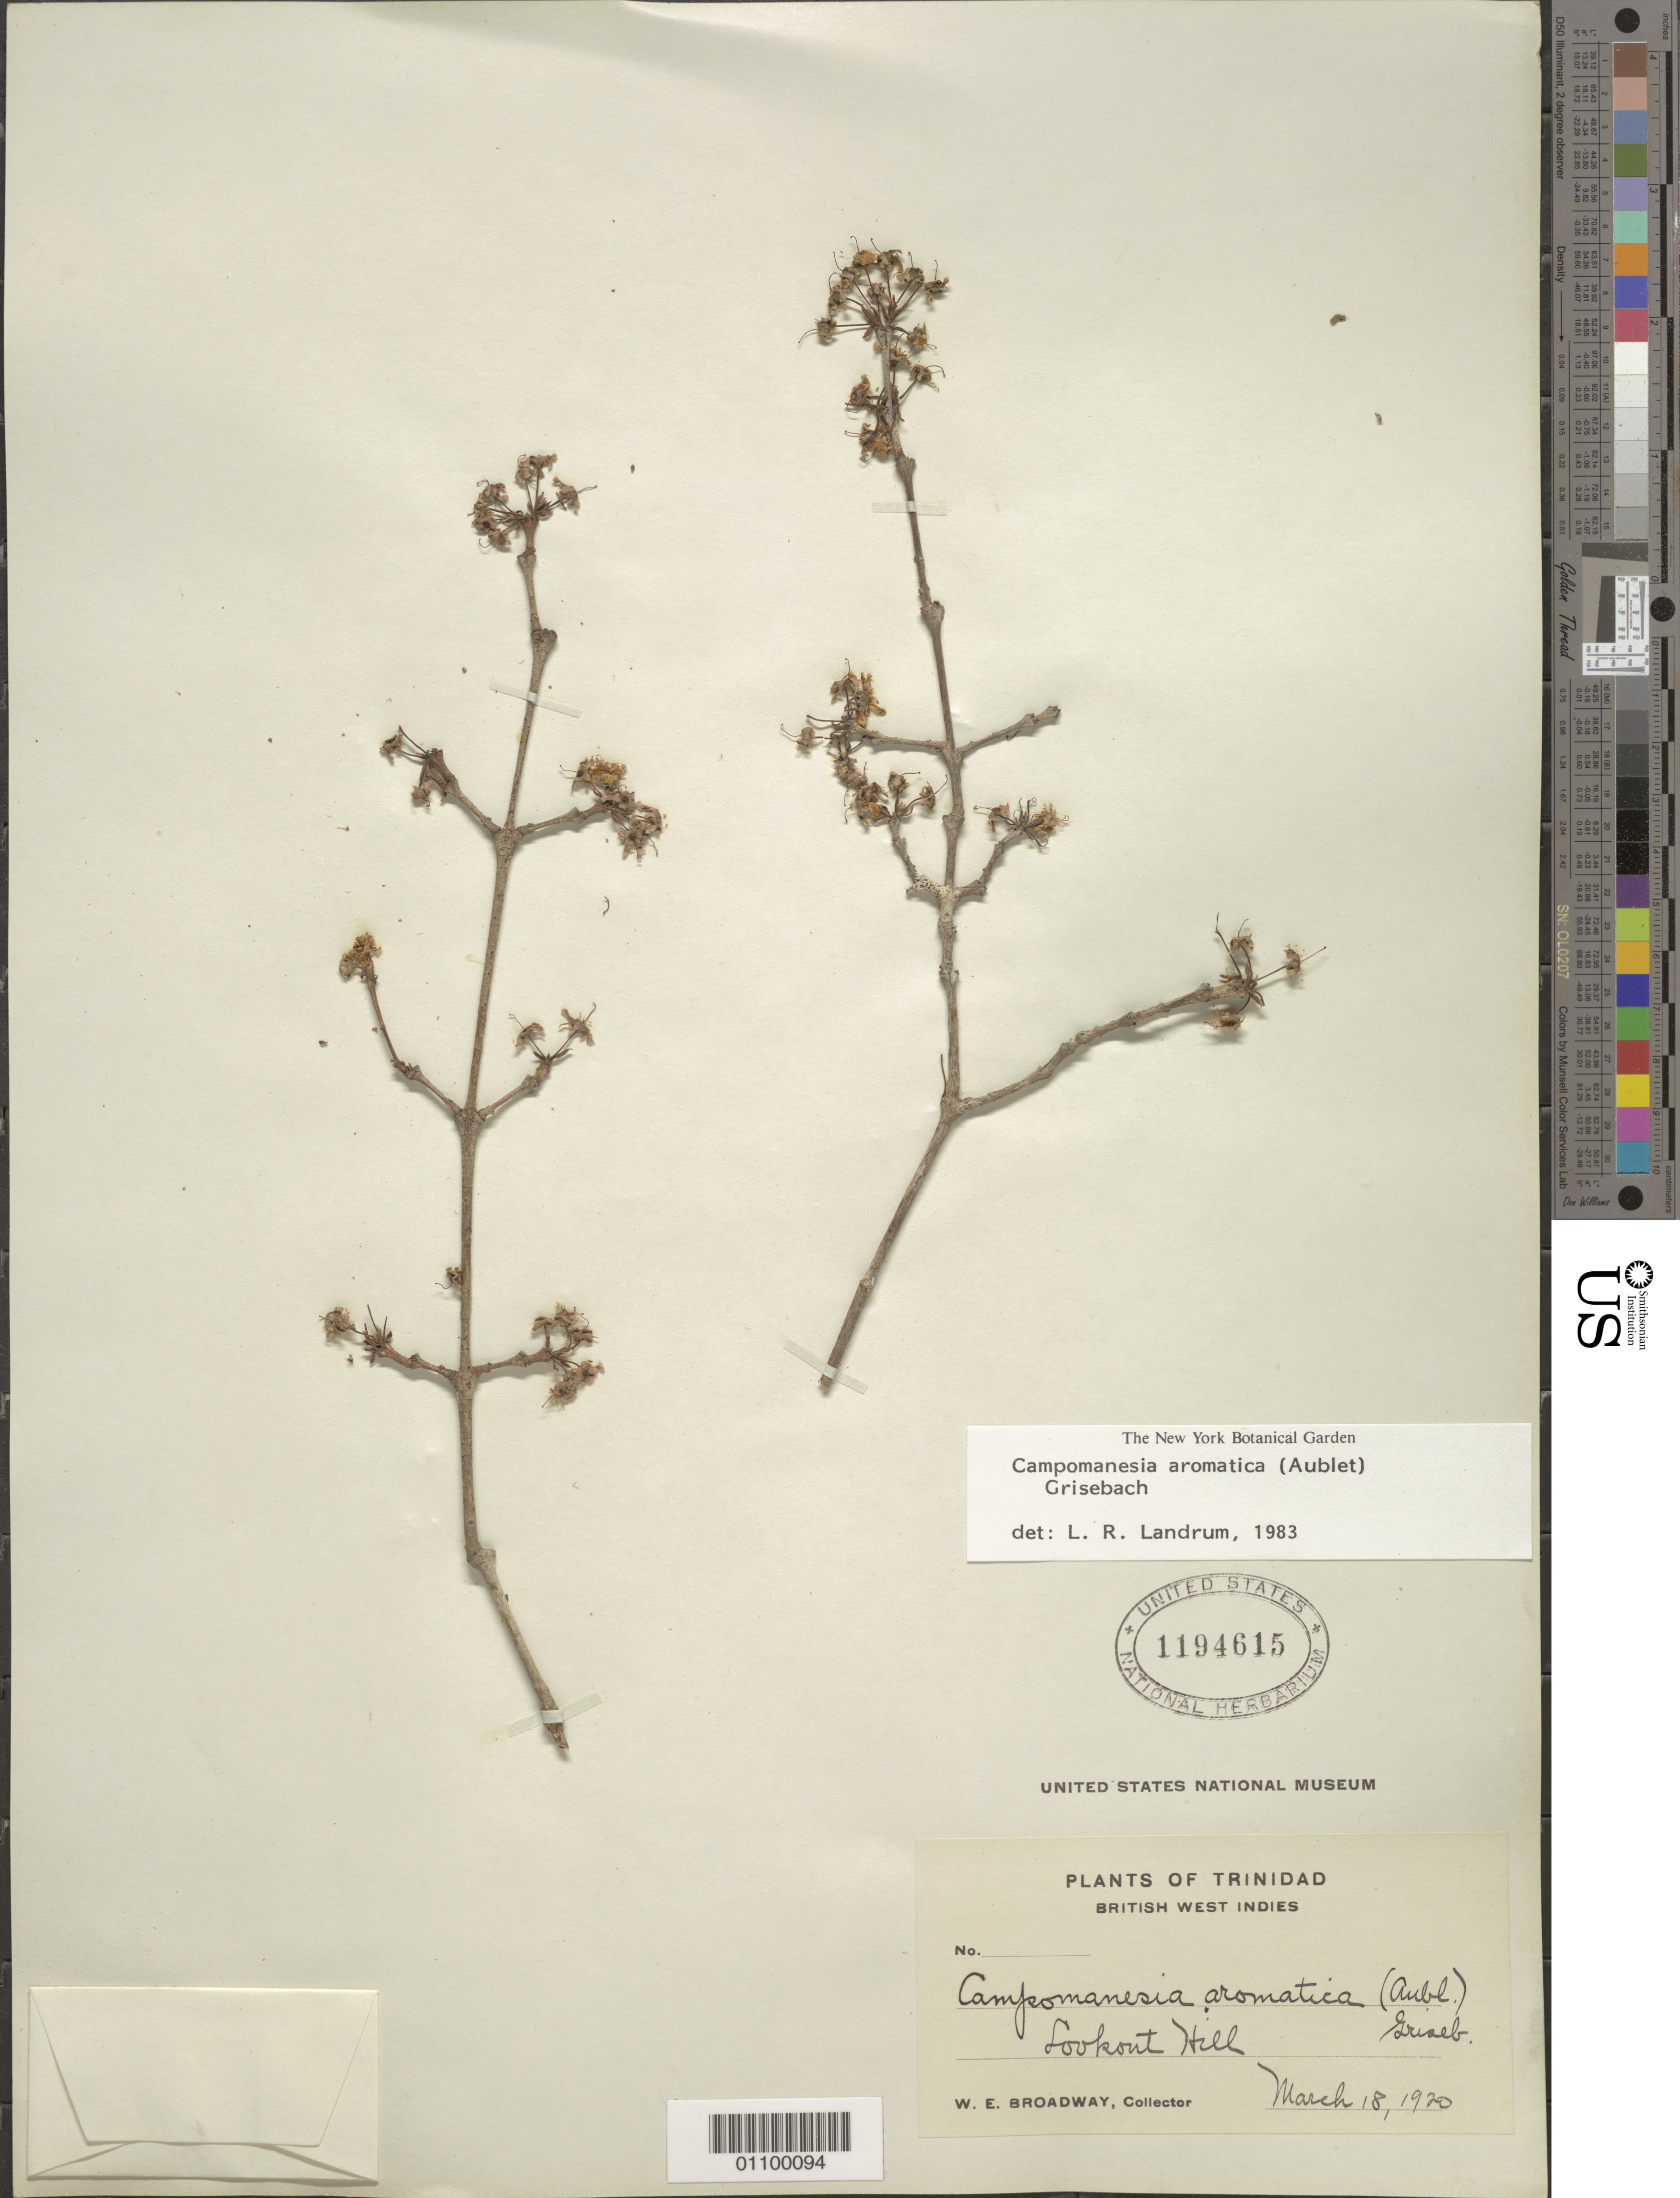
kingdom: Plantae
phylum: Tracheophyta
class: Magnoliopsida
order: Myrtales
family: Myrtaceae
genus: Campomanesia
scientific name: Campomanesia aromatica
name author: (Aubl.) Griseb.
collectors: W. E. Broadway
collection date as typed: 18 Mar 1920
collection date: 1920-03-18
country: Trinidad and Tobago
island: Trinidad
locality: Lookout Hill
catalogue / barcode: US 1194615